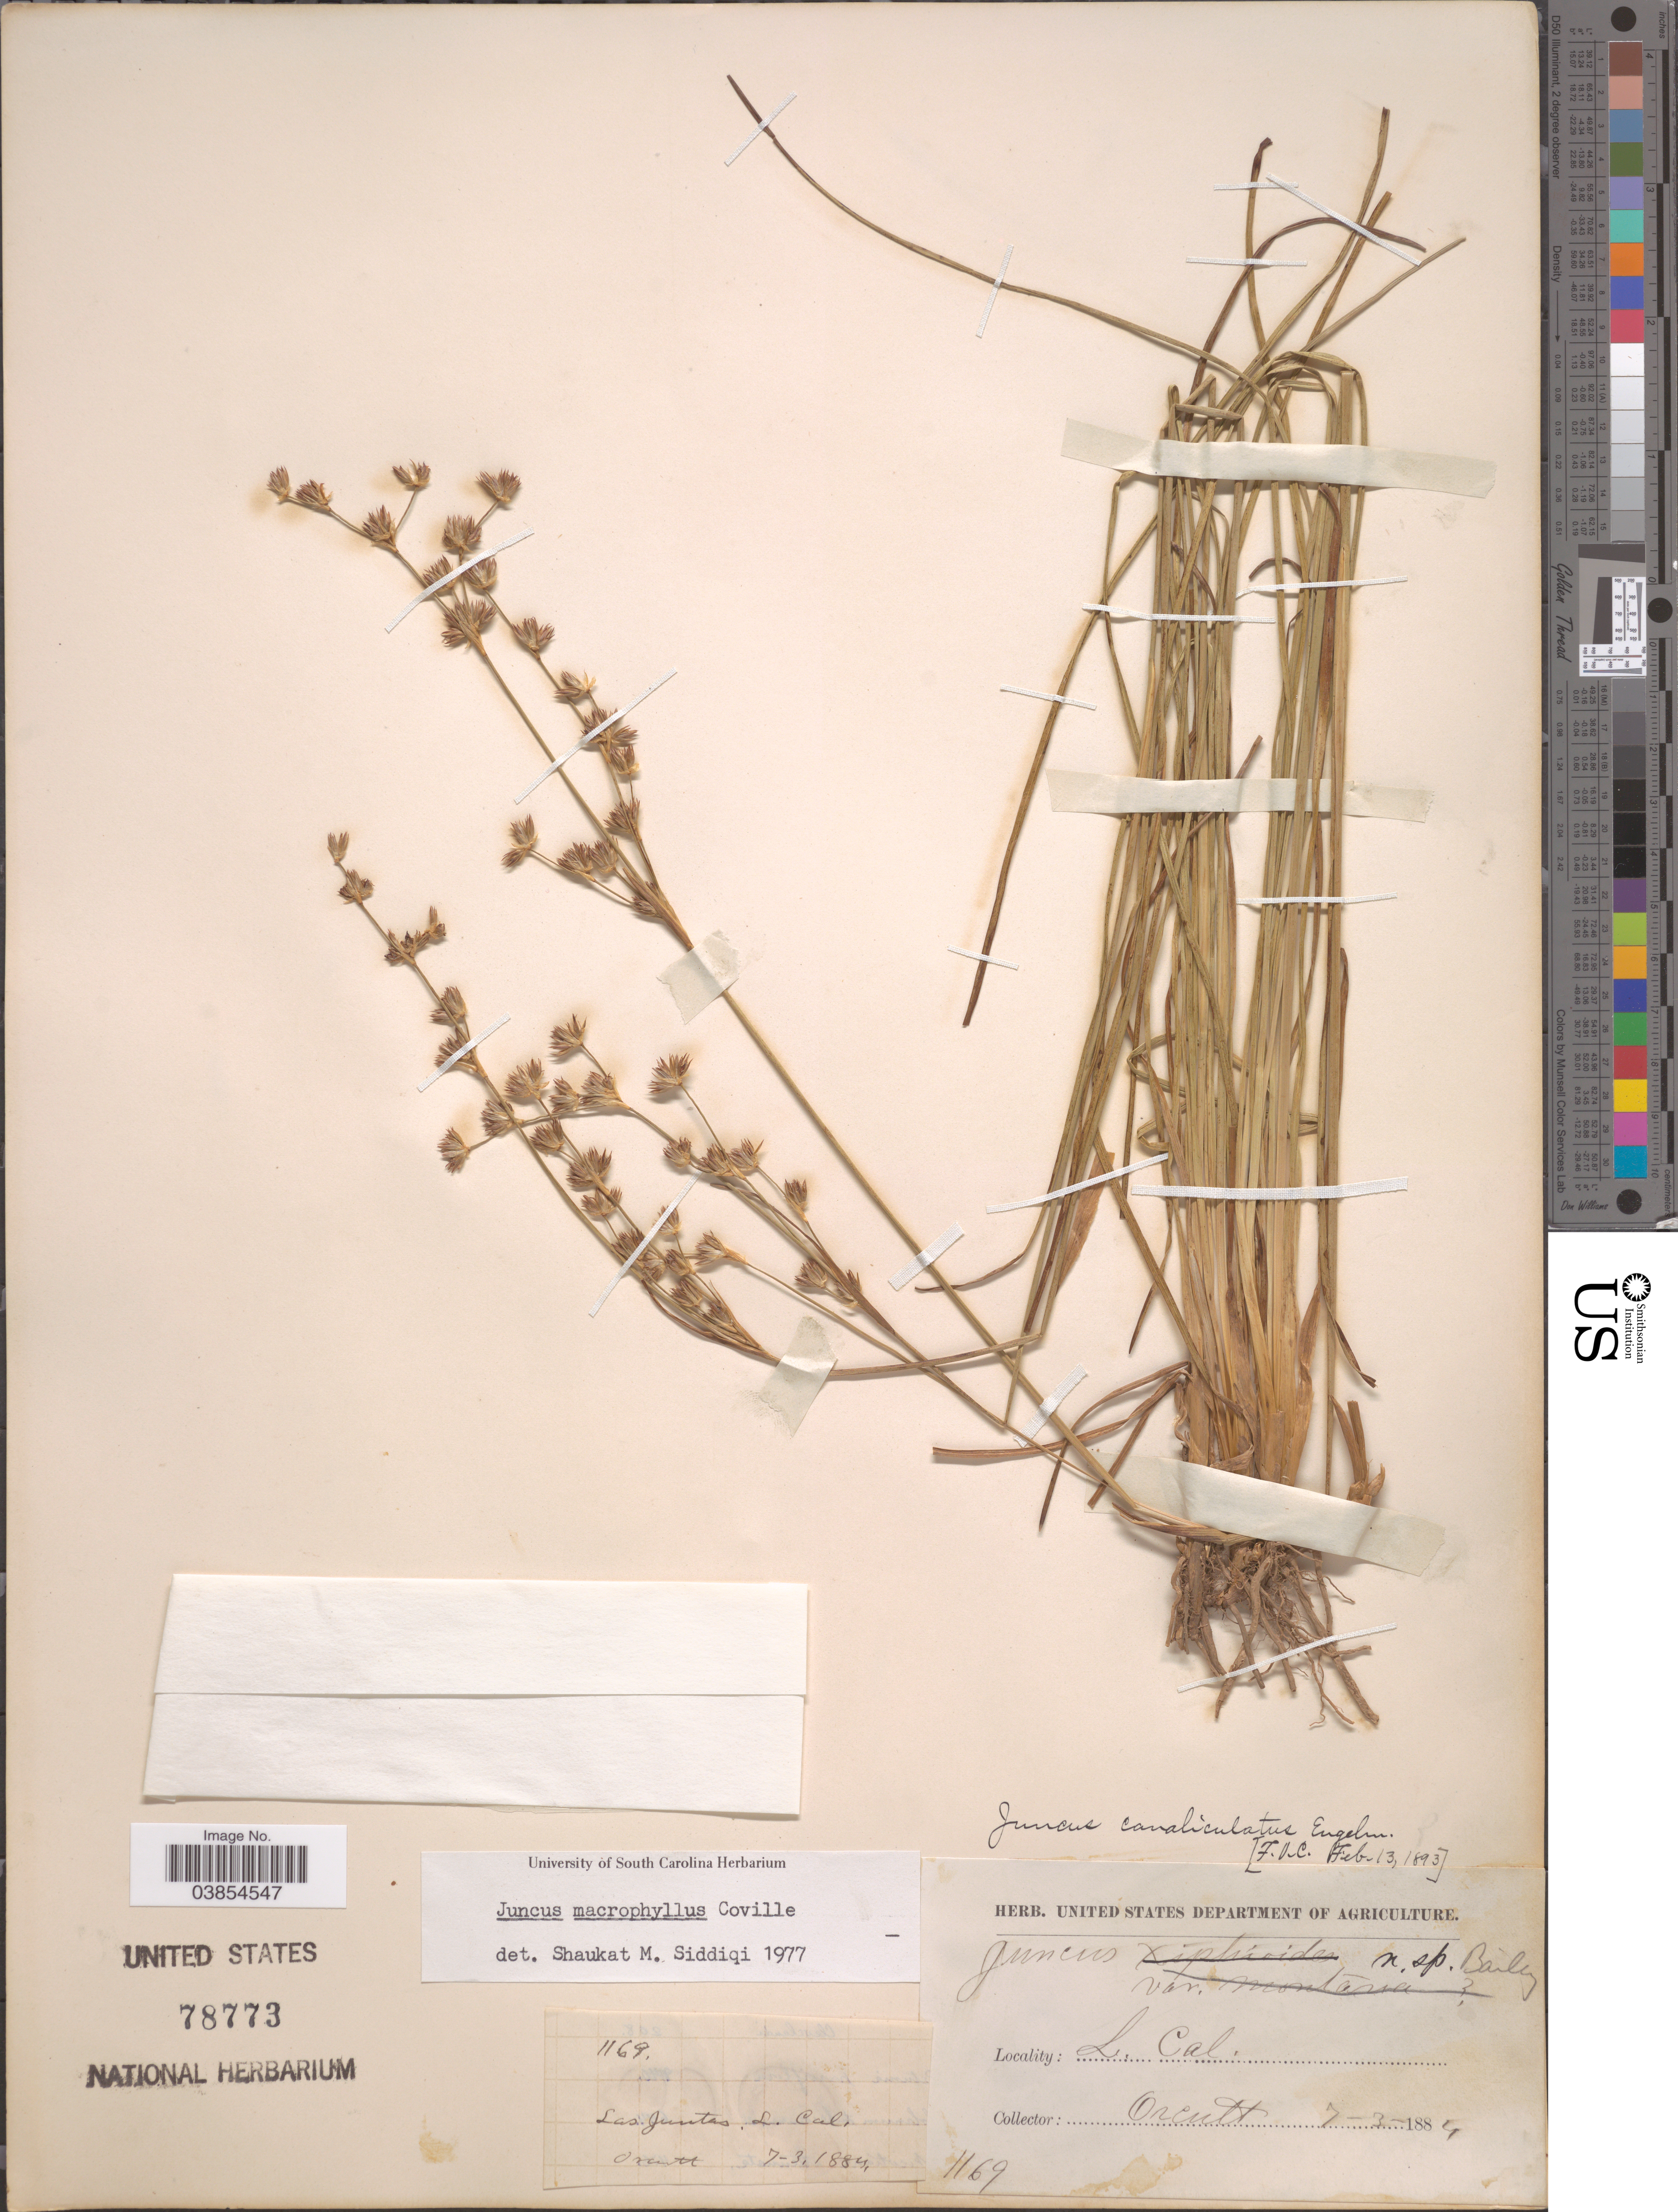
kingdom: Plantae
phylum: Tracheophyta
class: Liliopsida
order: Poales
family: Juncaceae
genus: Juncus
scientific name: Juncus macrophyllus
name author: Coville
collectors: -- Orcutt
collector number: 1169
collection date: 1884-07-03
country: United States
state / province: California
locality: Las Juntas, L. Cal.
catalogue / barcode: US 78773